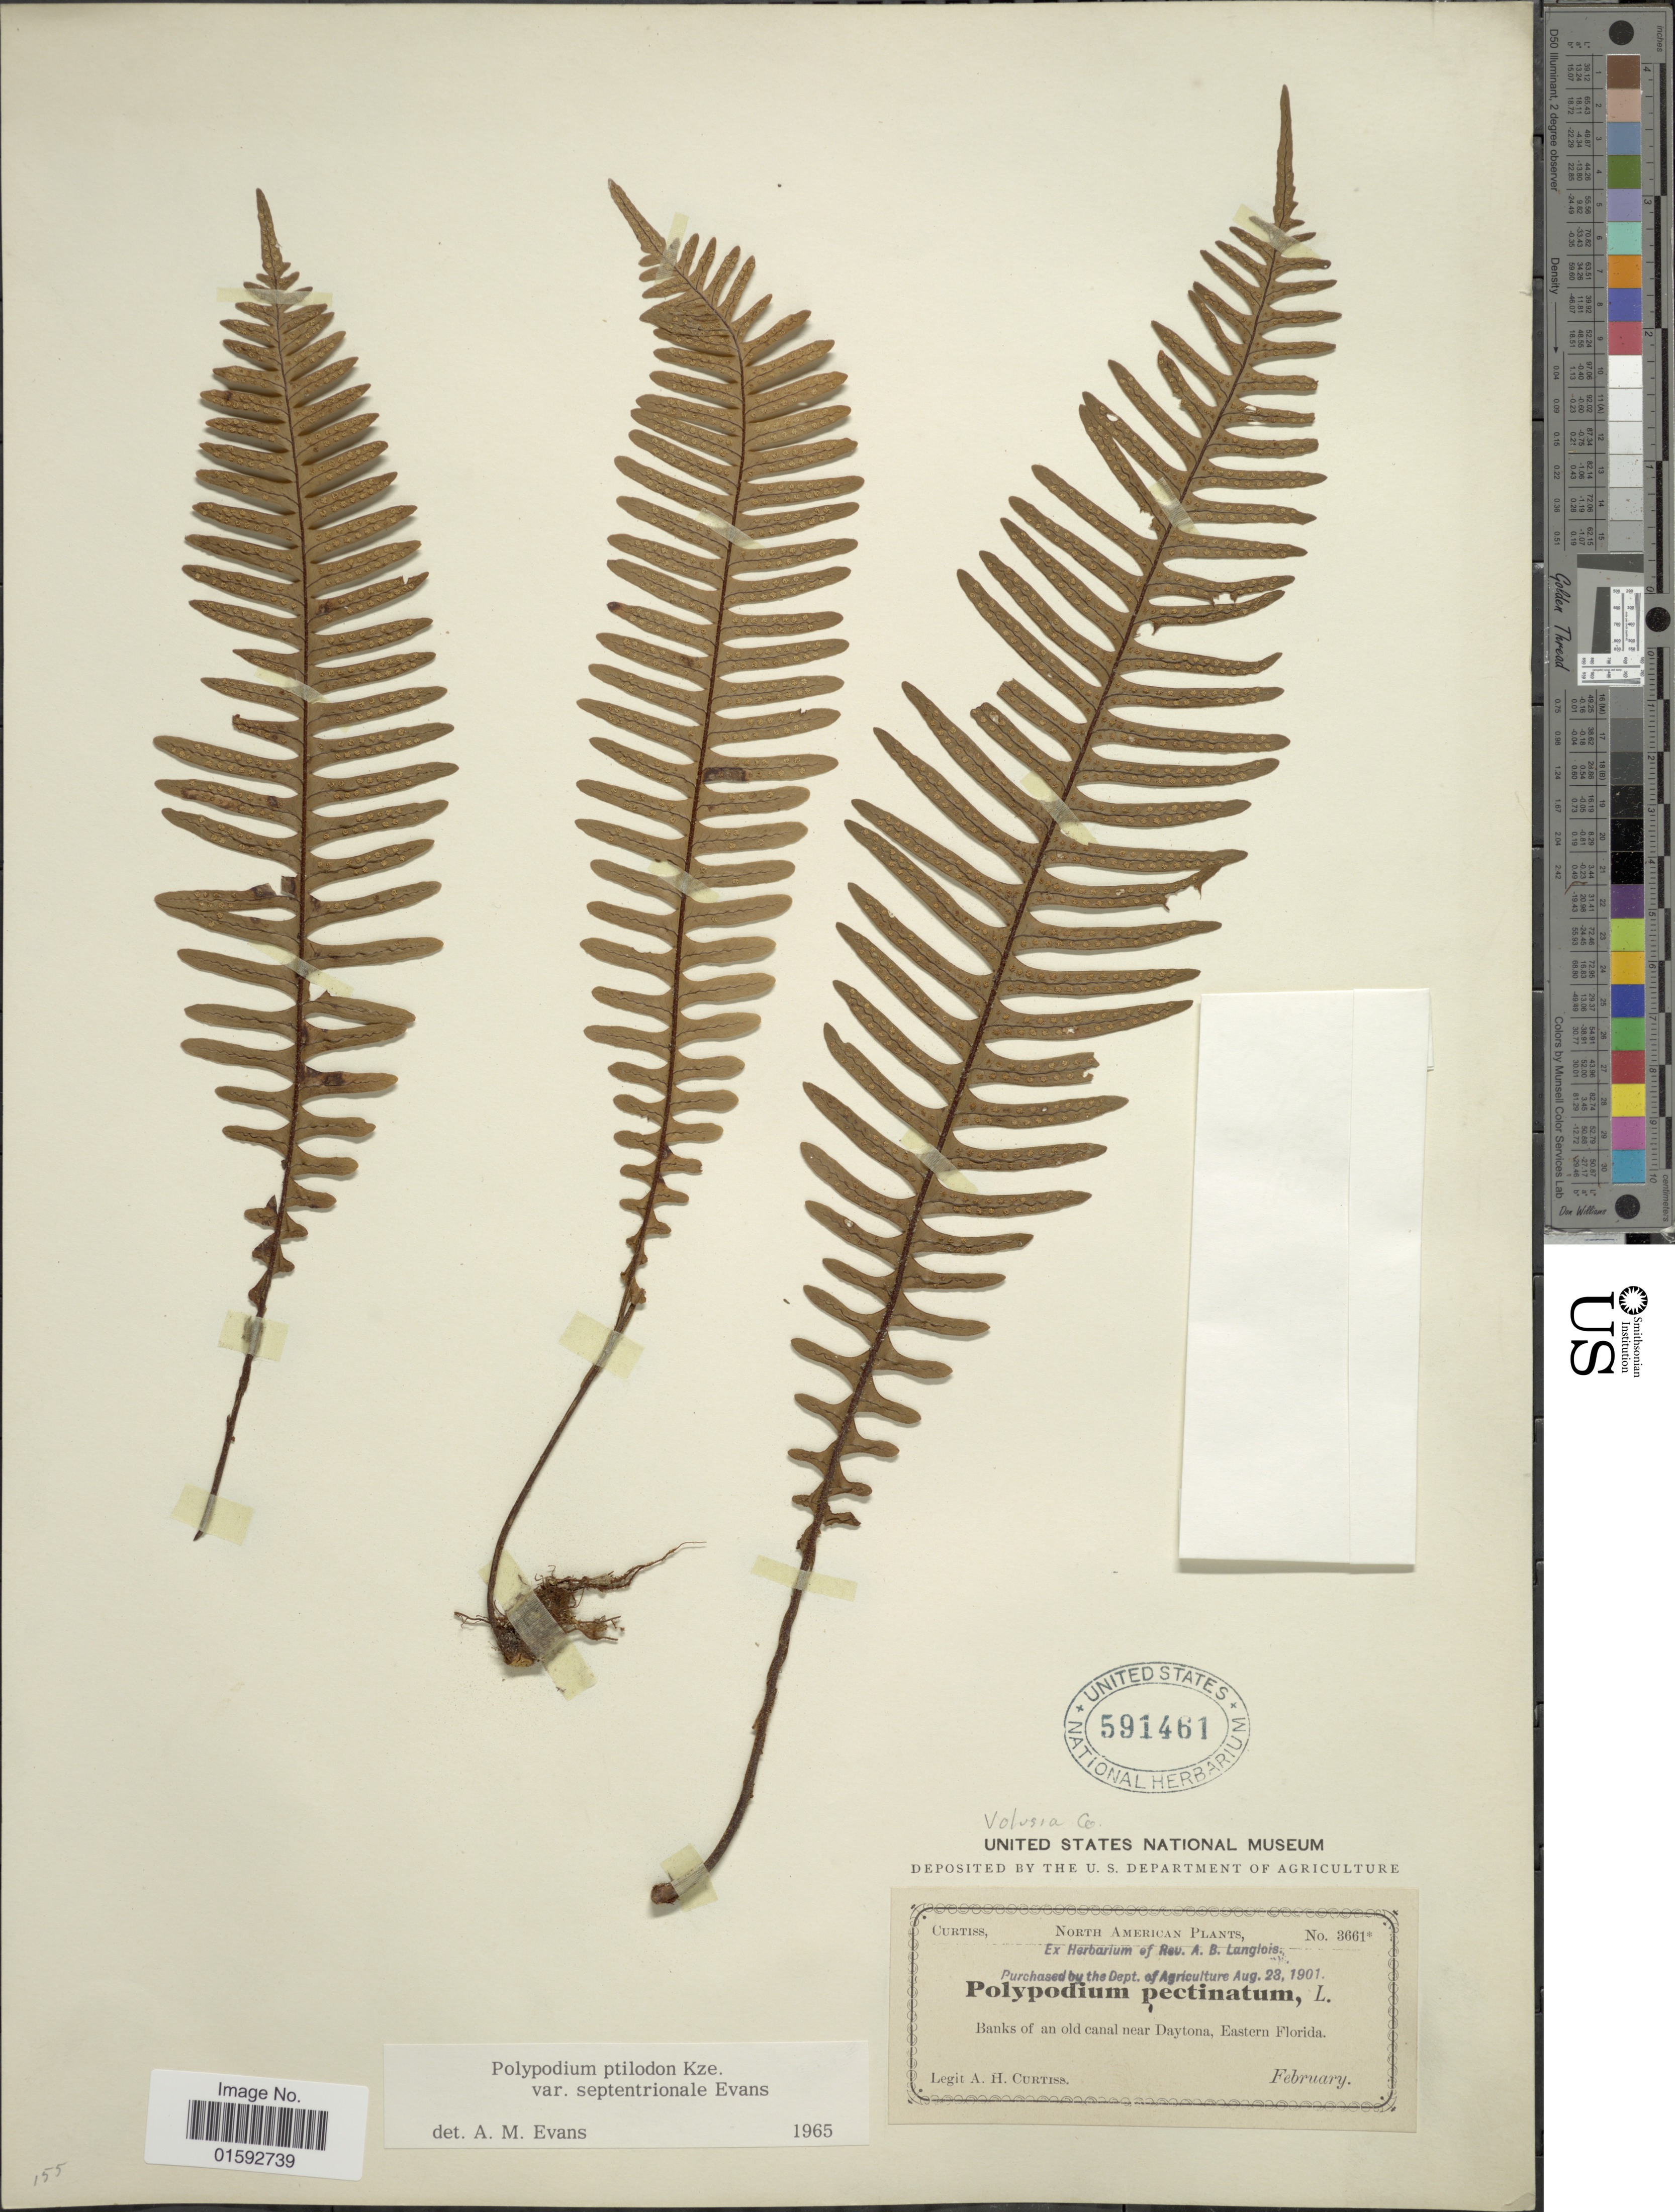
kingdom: Plantae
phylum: Tracheophyta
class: Polypodiopsida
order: Polypodiales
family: Polypodiaceae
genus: Pecluma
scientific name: Pecluma ptilodos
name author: (Kunze) Price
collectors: A. H. Curtiss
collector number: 3661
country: United States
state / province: Florida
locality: Banks of an old canal near Daytona, Eastern Florida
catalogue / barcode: US 591461